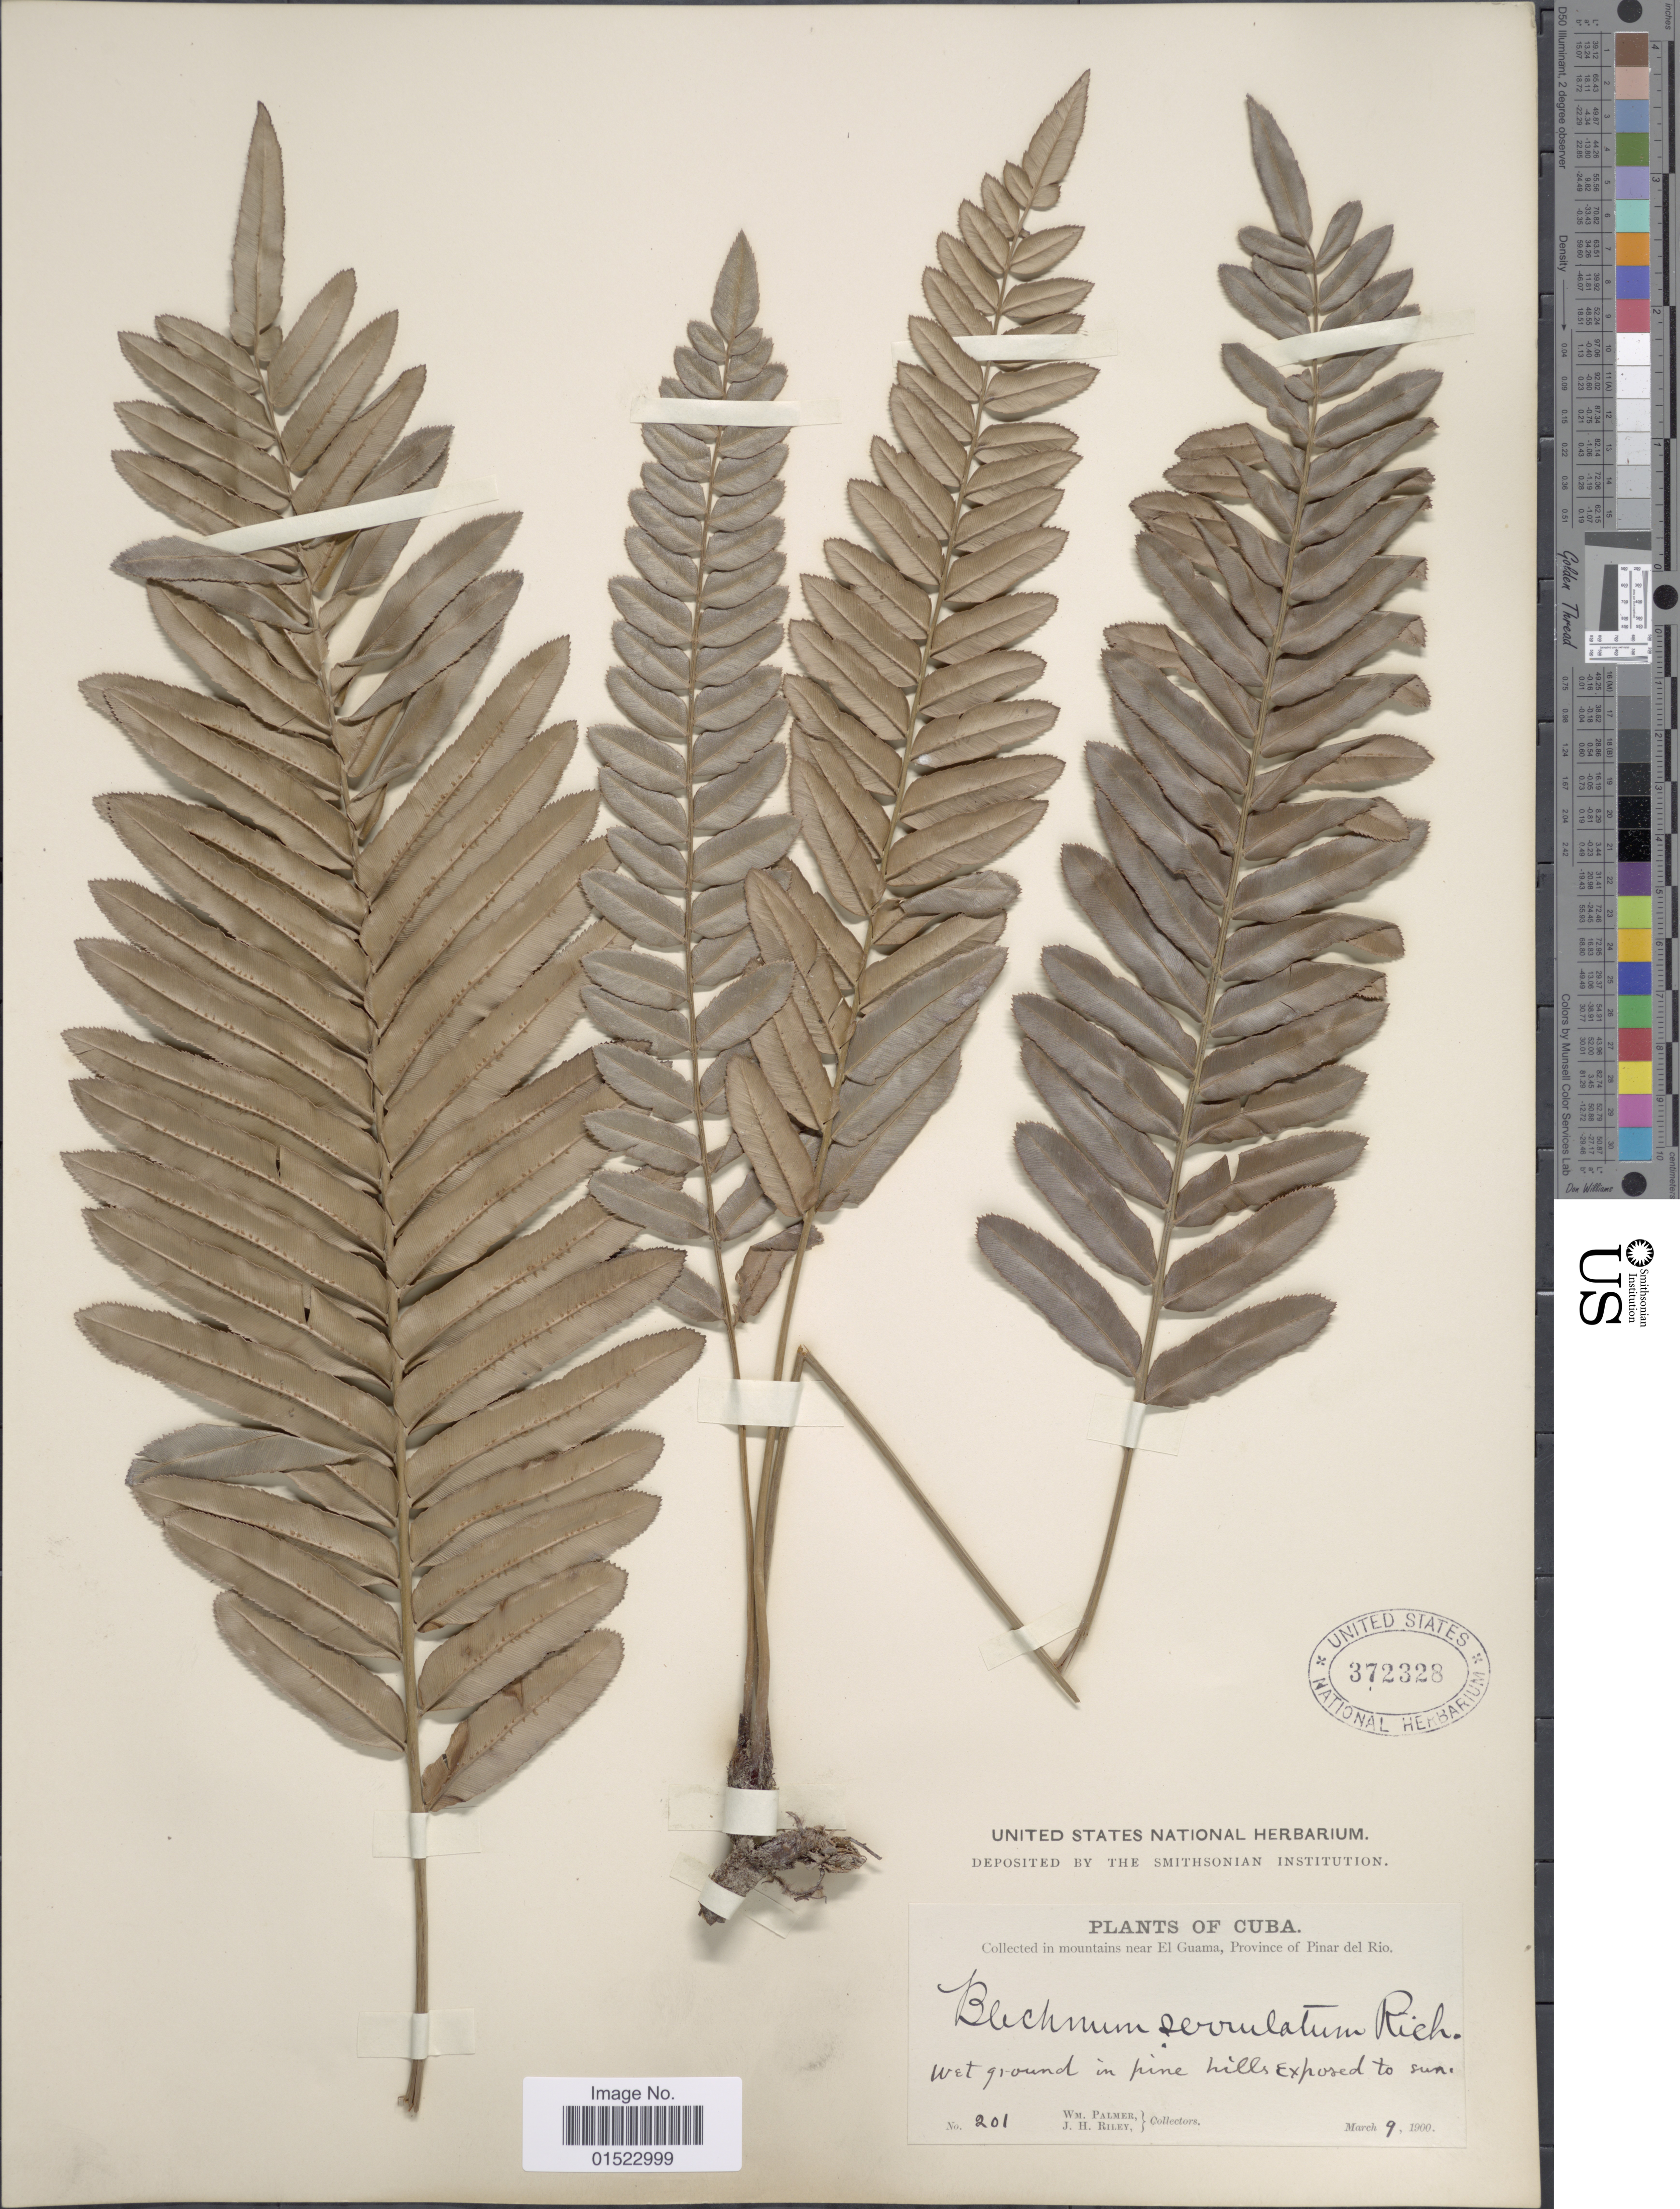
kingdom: Plantae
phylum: Tracheophyta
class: Polypodiopsida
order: Polypodiales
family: Blechnaceae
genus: Telmatoblechnum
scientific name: Telmatoblechnum serrulatum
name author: (Rich.) Perrie et al.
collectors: W. Palmer & J. H. Riley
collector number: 201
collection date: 1900-03-09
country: Cuba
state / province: Pinar del Río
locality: In mountains near El Guama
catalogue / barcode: US 372328